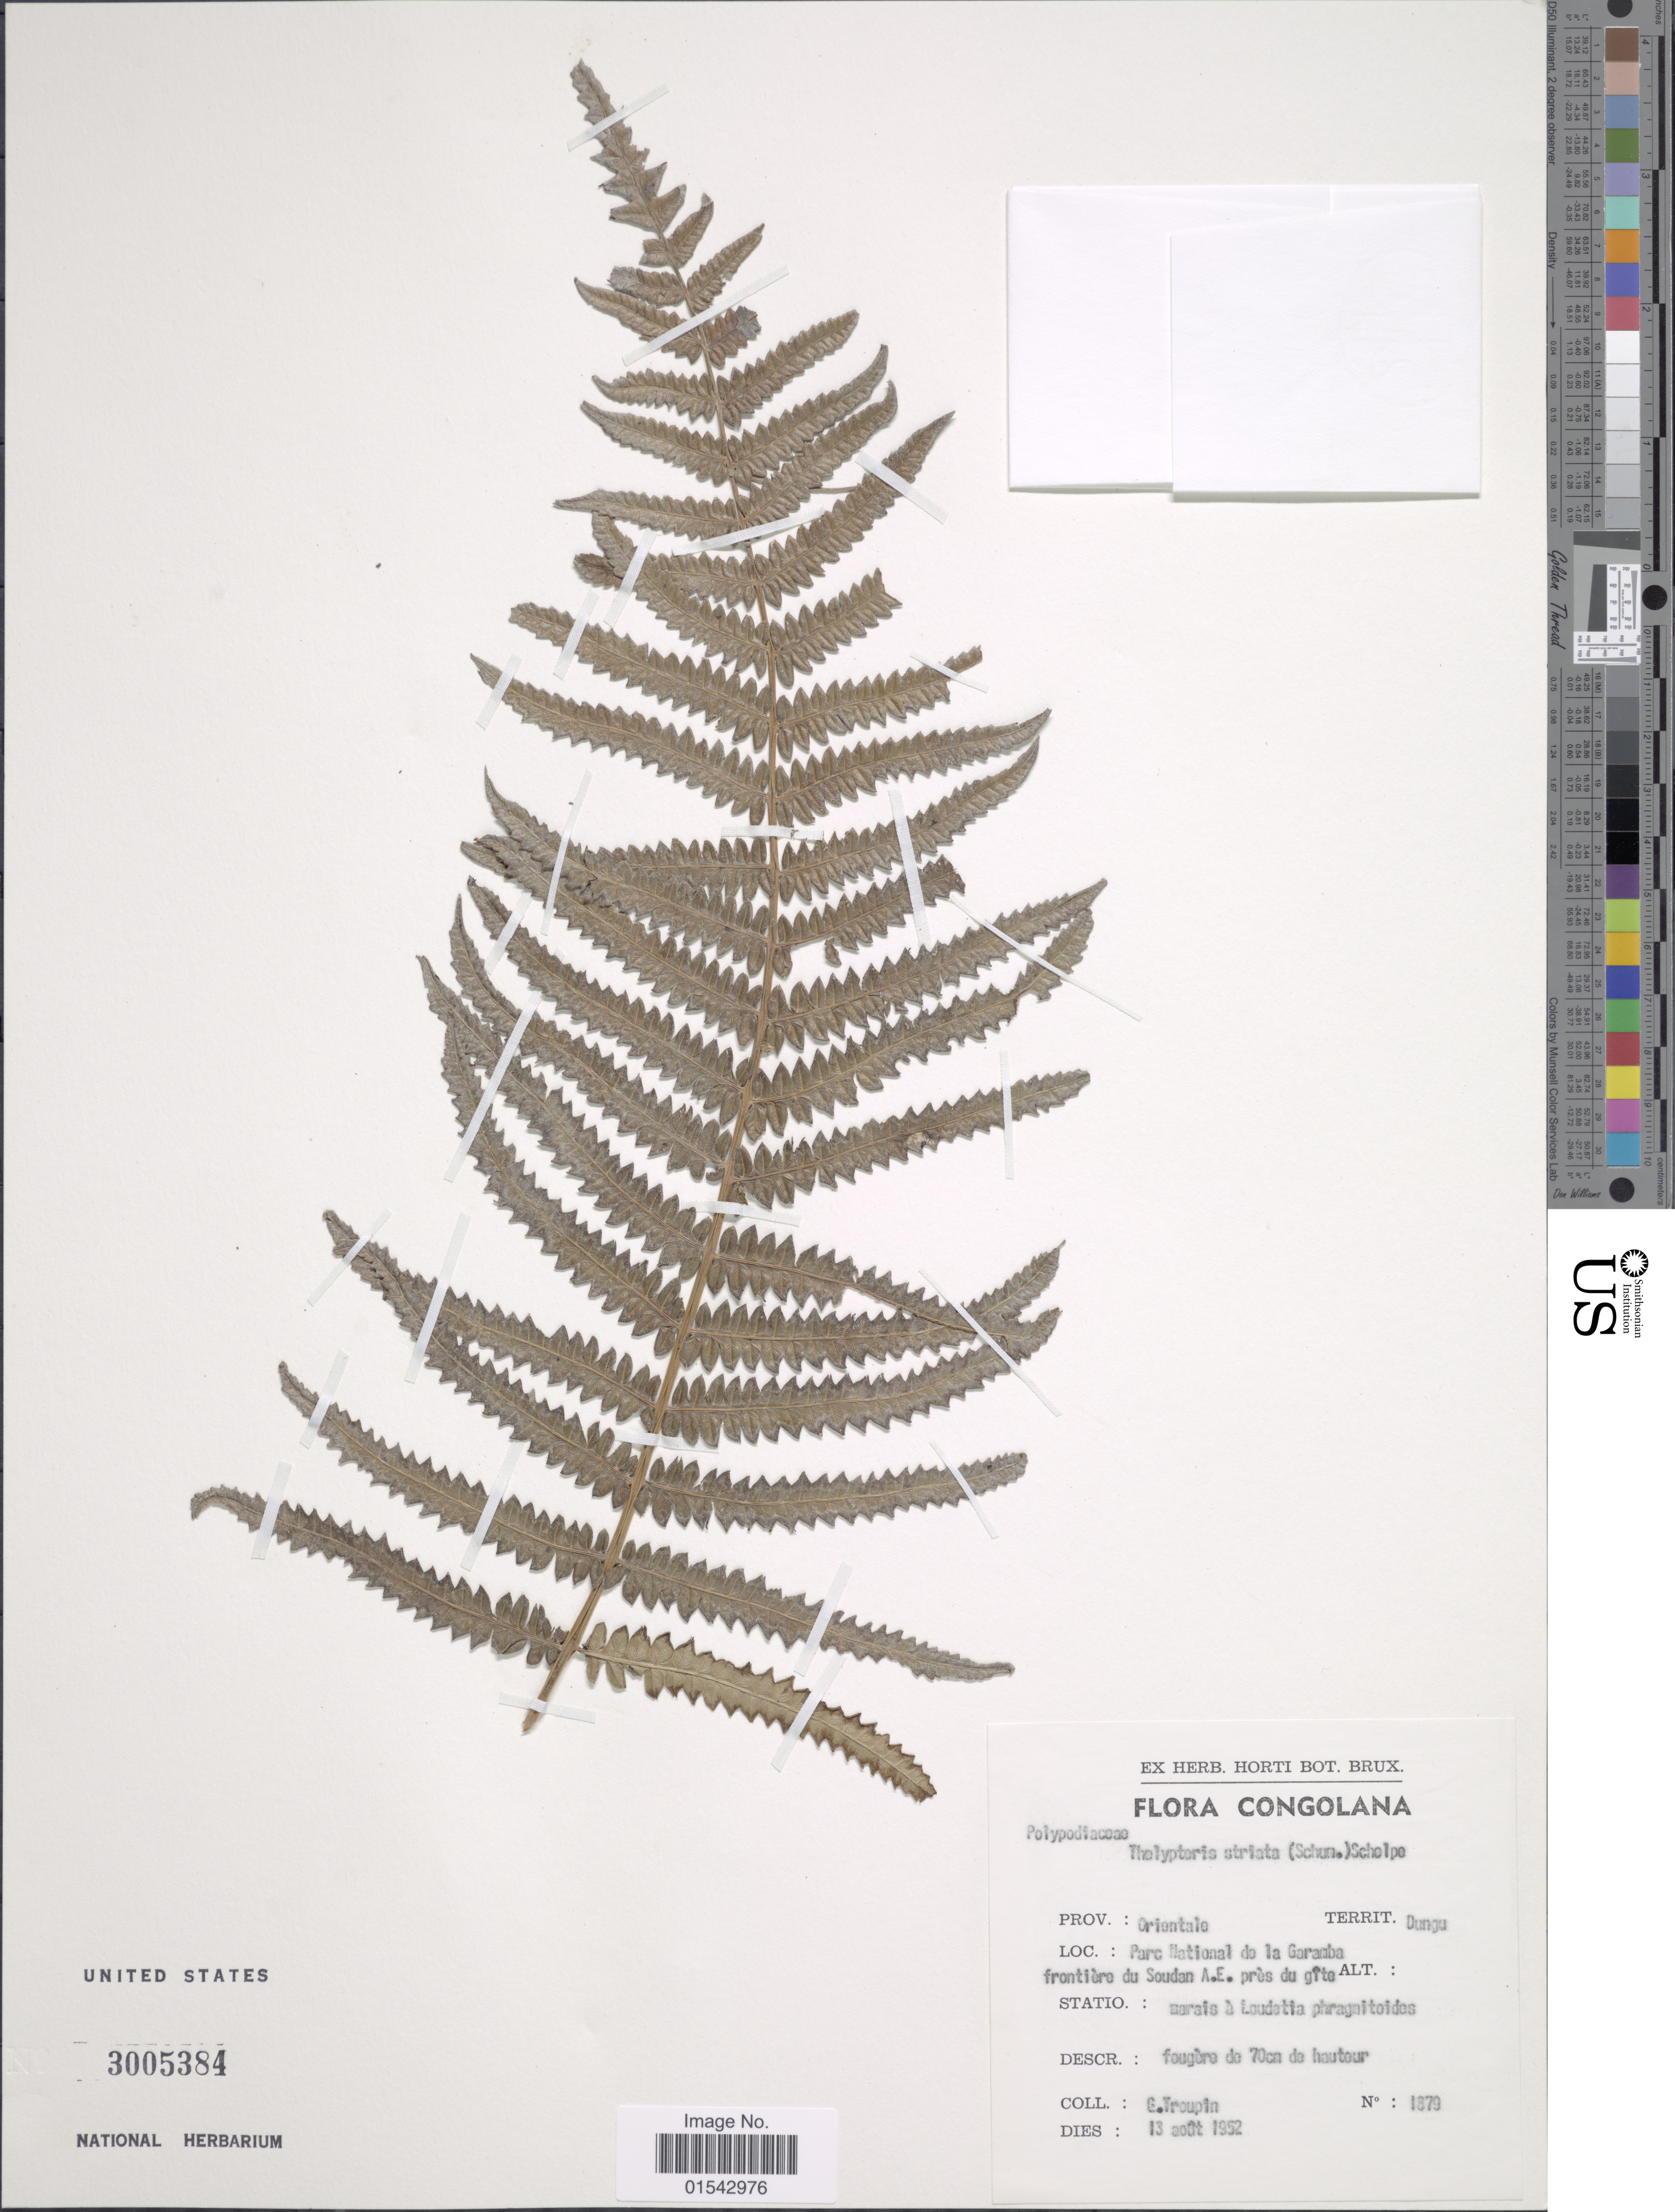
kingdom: Plantae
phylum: Tracheophyta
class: Polypodiopsida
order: Polypodiales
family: Thelypteridaceae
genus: Cyclosorus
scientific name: Cyclosorus interruptus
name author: (Willd.) H. Itô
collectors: G. Troupin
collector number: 1879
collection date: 1952-08-13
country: Congo, Democratic Republic of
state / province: Haut-Uele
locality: Orientale, Territ. Dungu, Parc National de la Garaaba frontiere du Soudan A. E. pres du gite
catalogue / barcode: US 3005384